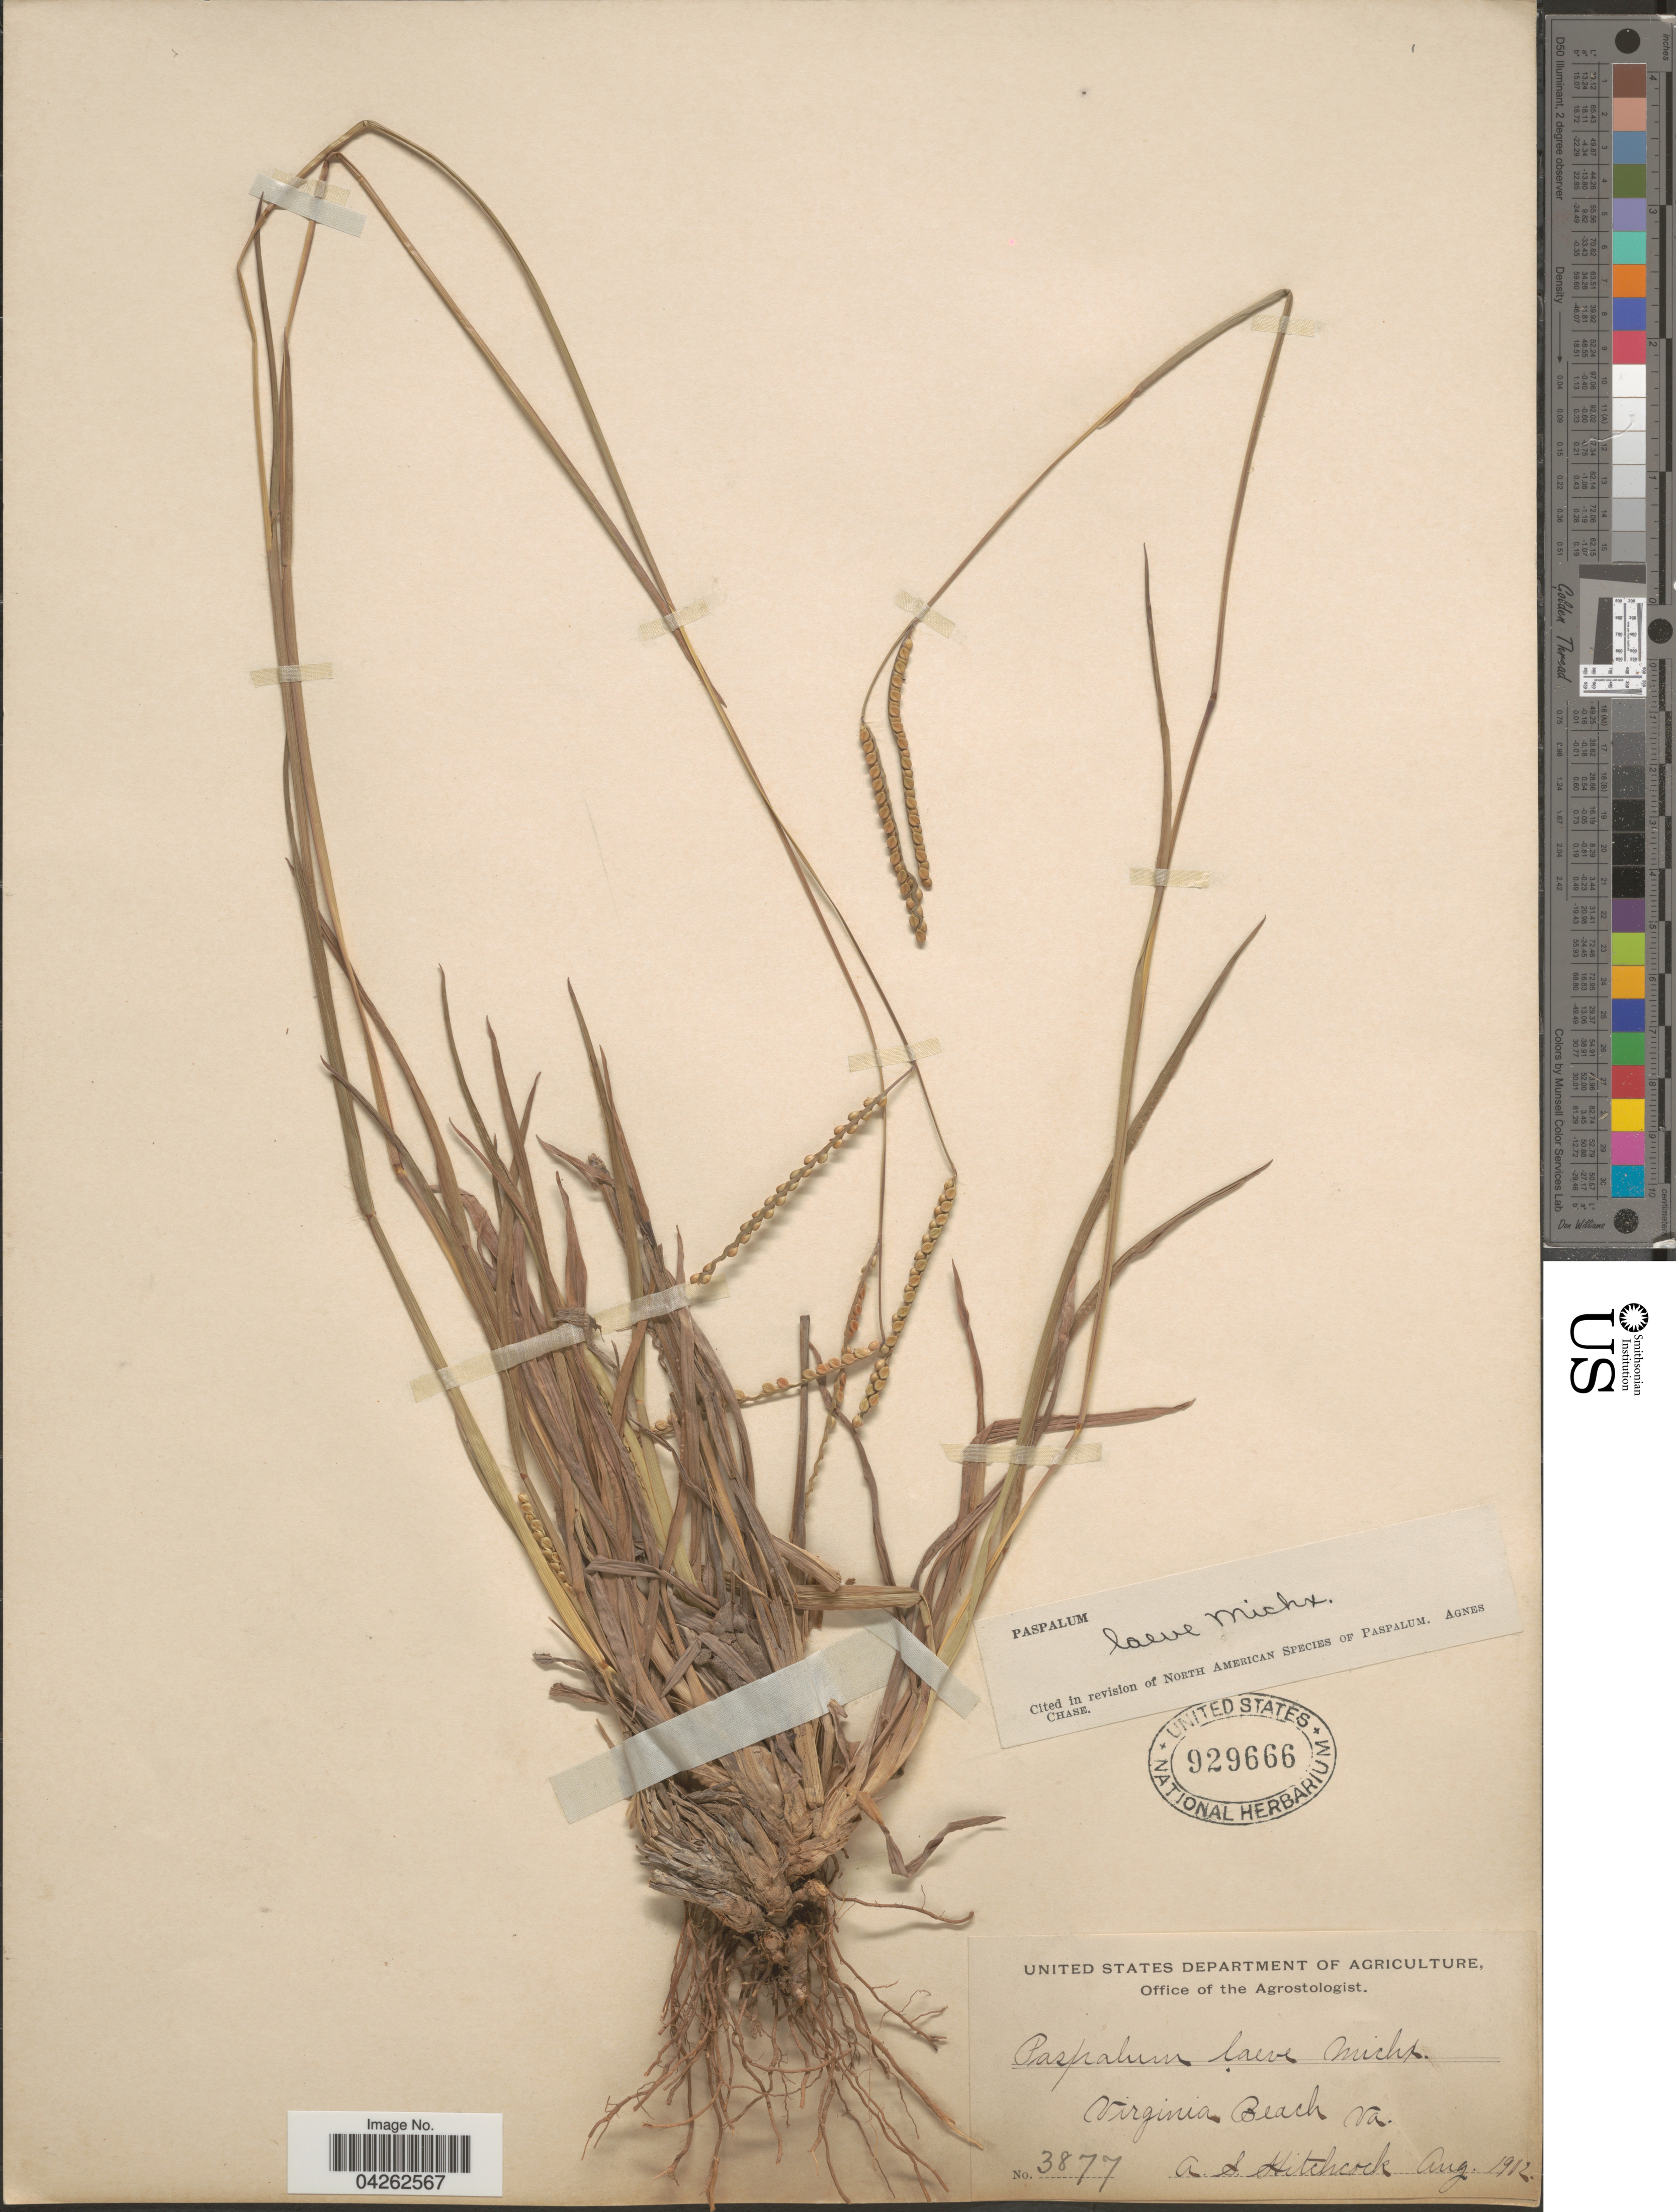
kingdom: Plantae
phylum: Tracheophyta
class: Liliopsida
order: Poales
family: Poaceae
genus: Paspalum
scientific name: Paspalum laeve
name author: Michx.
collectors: A. S. Hitchcock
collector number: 3877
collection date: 1912-08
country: United States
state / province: Virginia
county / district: City of Virginia Beach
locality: Virginia Beach.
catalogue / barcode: US 929666